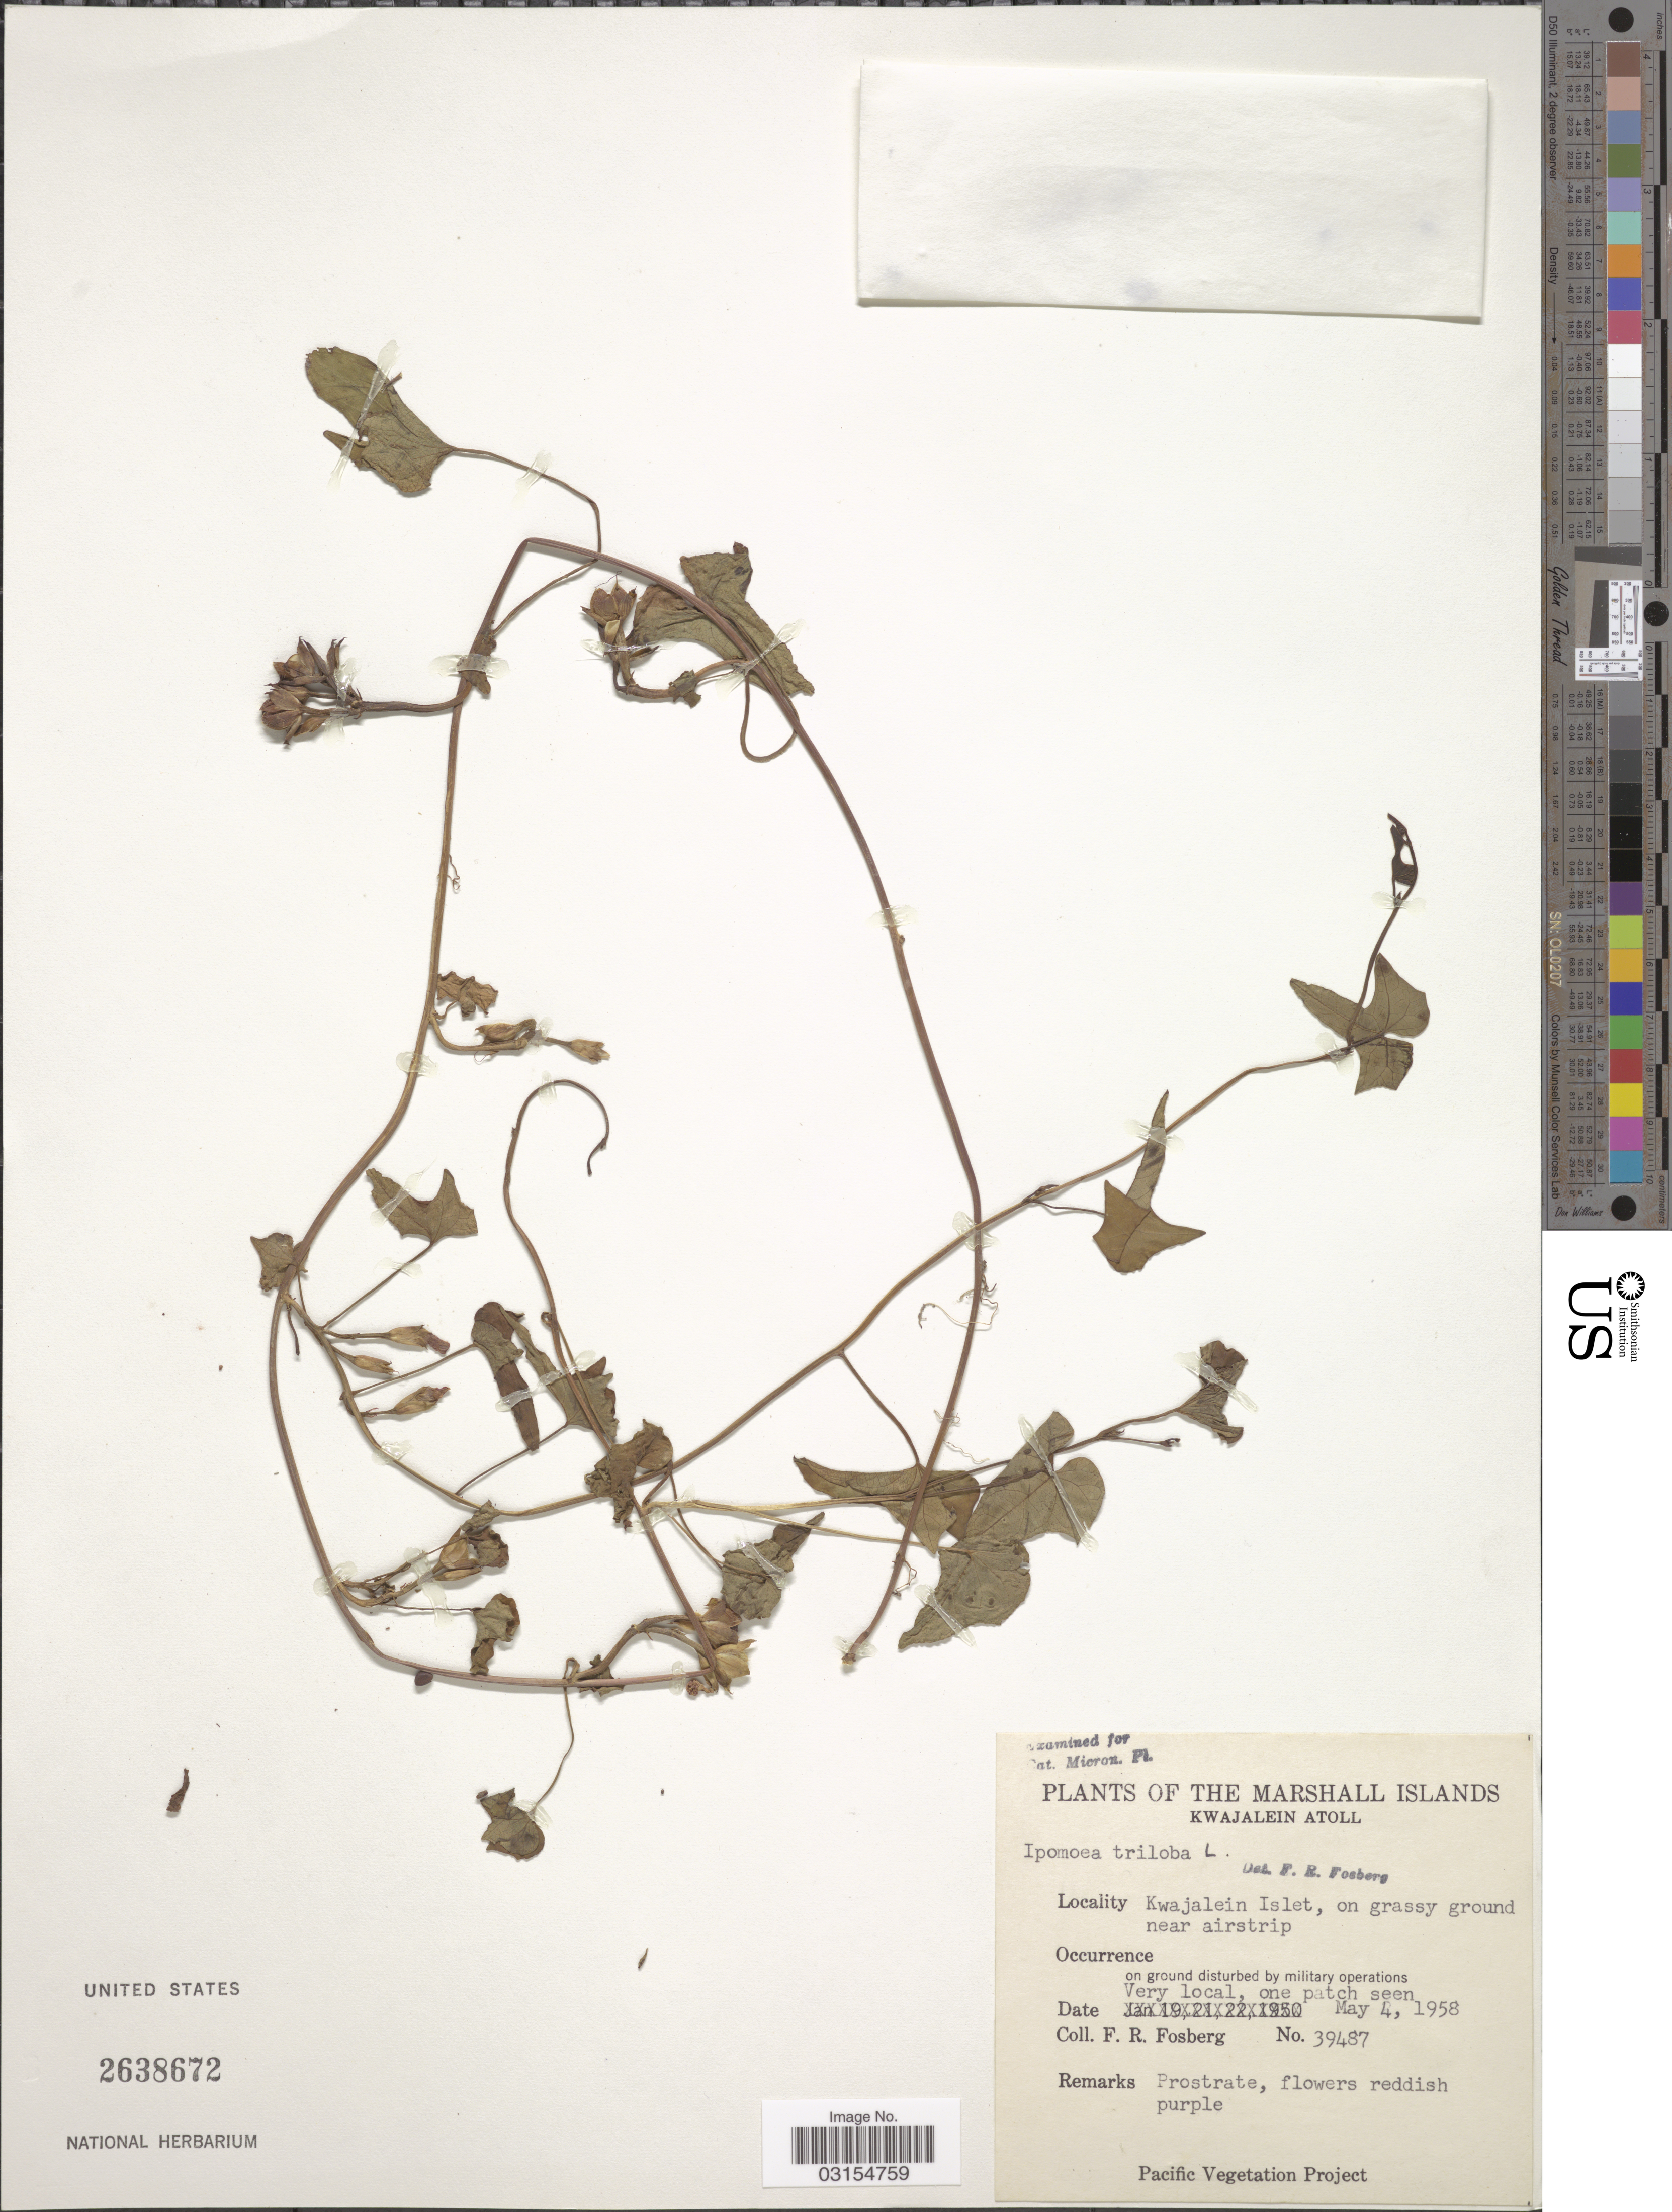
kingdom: Plantae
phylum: Tracheophyta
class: Magnoliopsida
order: Solanales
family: Convolvulaceae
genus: Ipomoea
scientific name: Ipomoea triloba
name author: L.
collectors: F. R. Fosberg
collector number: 39487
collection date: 1958-05-04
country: Marshall Islands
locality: Kwajalein Atoll, Kwajalein Islet, on grassy ground near airstrip.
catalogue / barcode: US 2638672